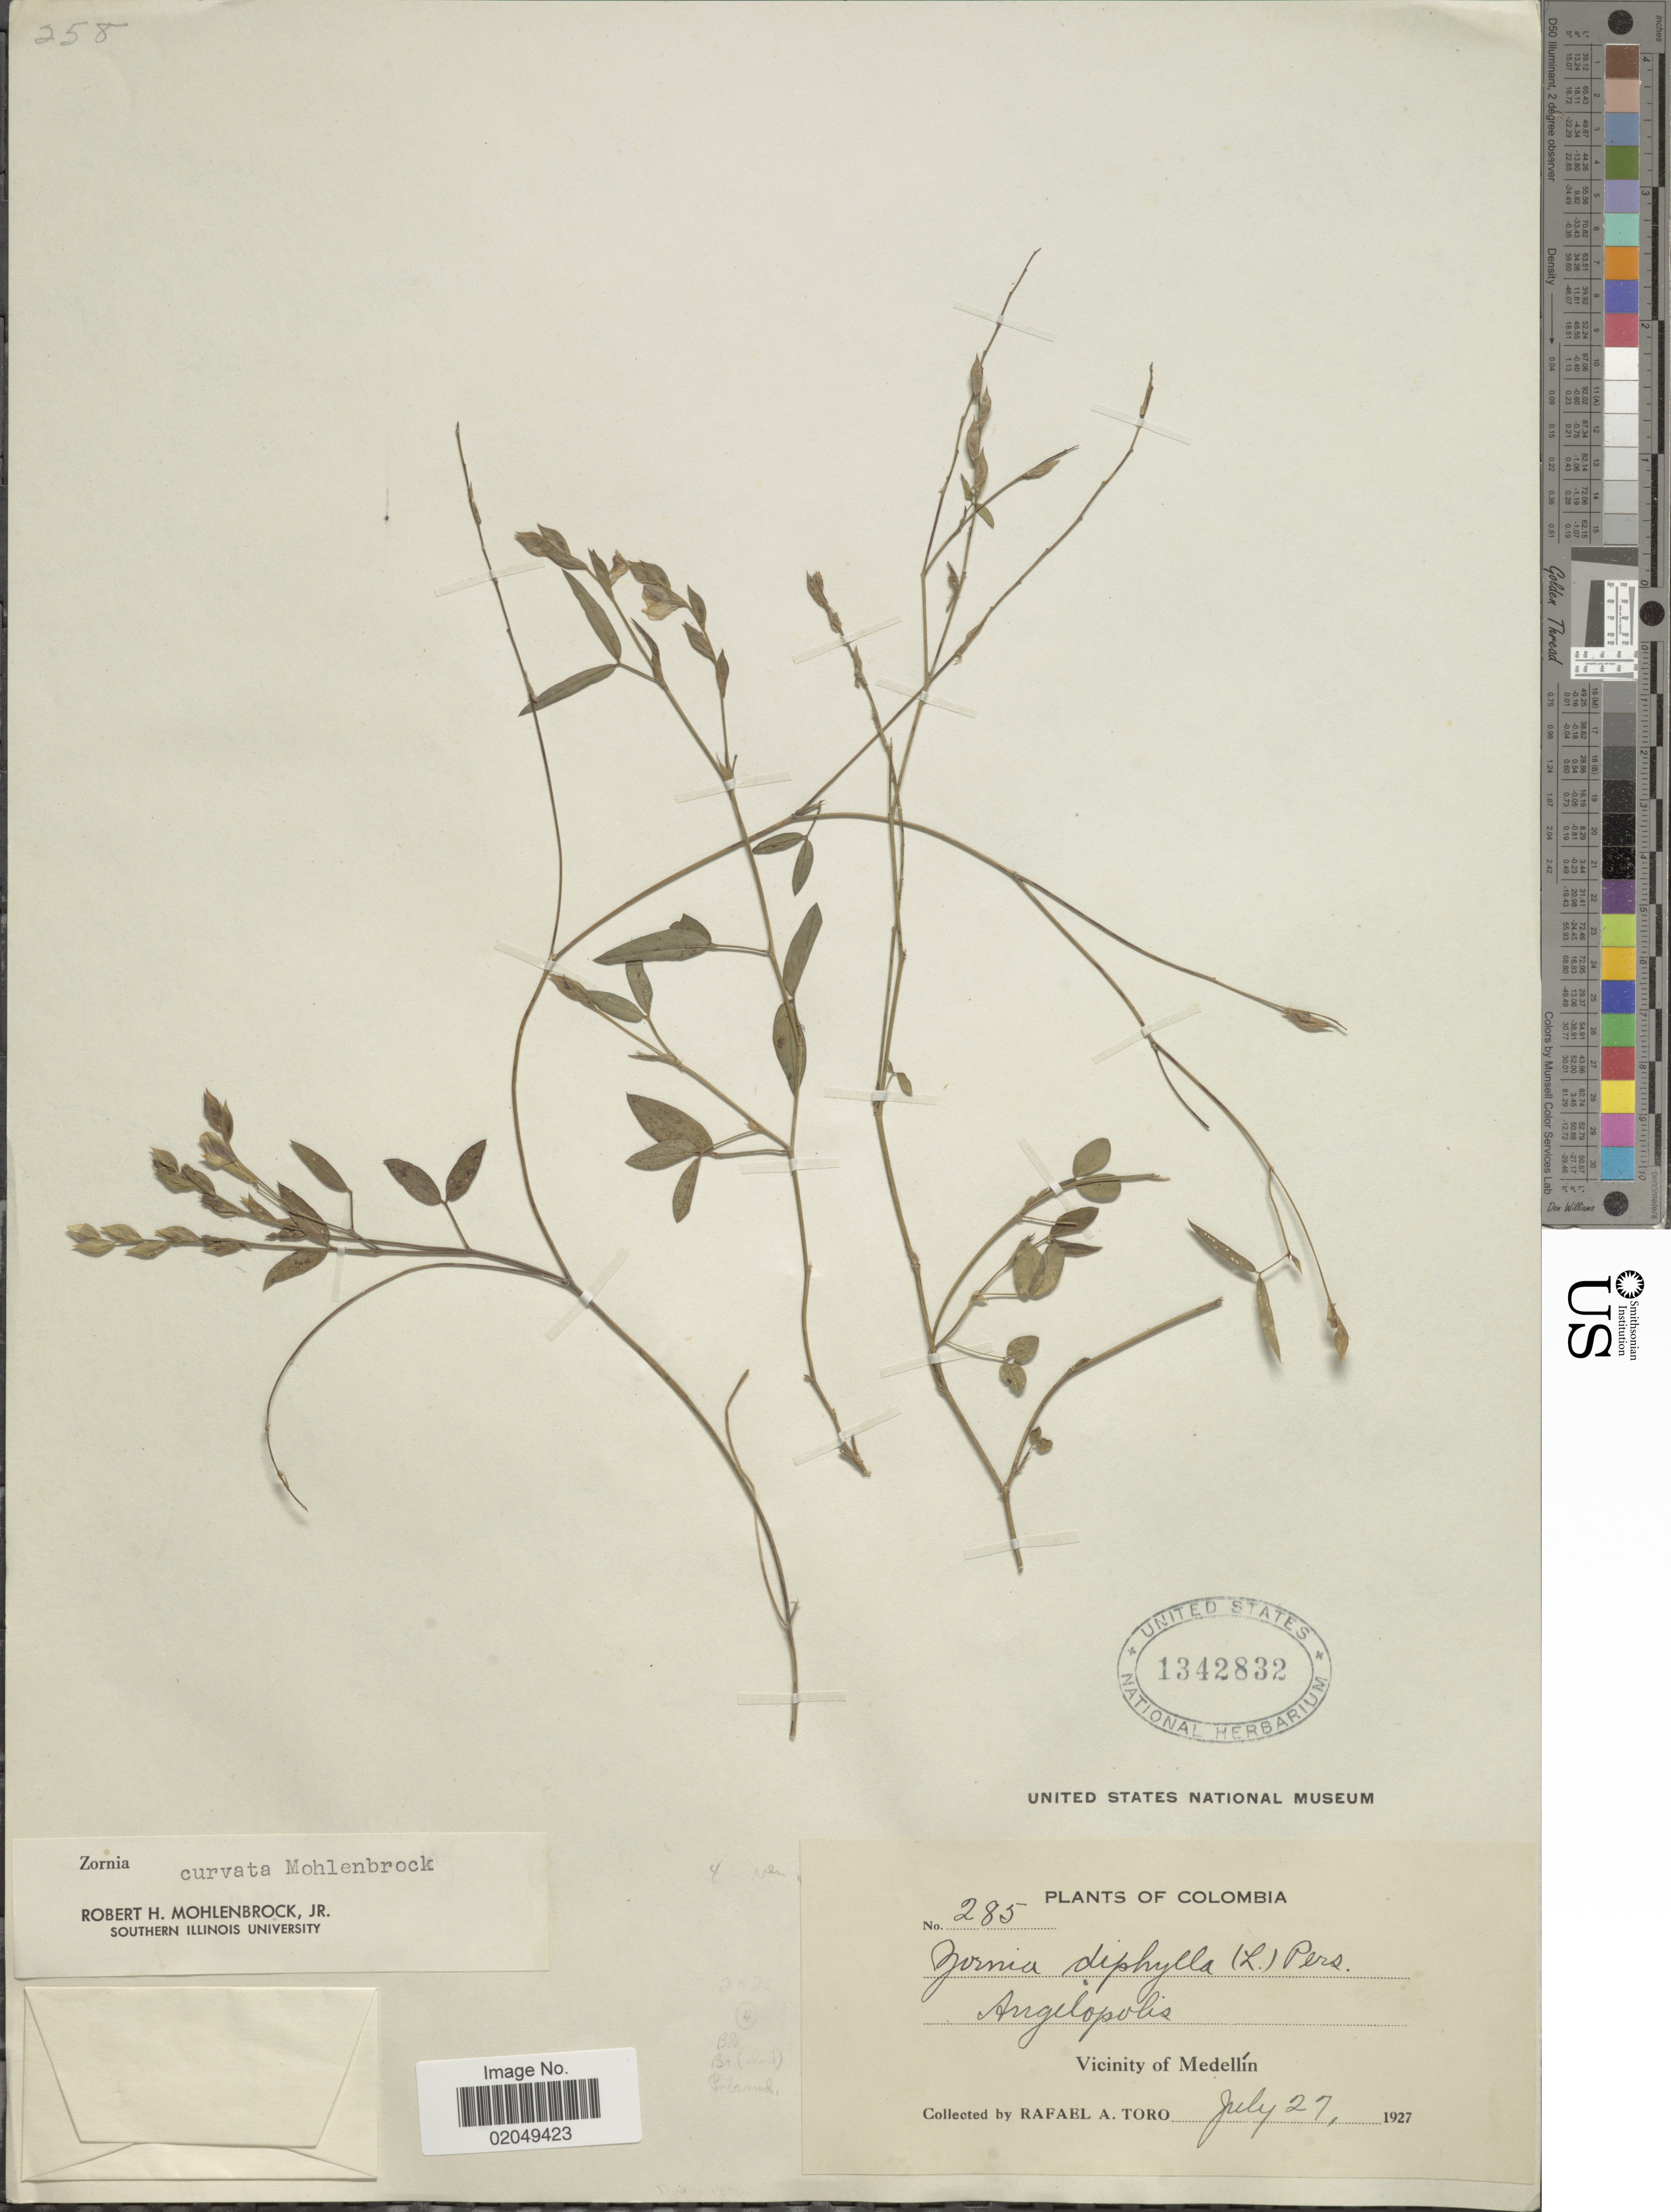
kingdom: Plantae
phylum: Tracheophyta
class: Magnoliopsida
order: Fabales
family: Fabaceae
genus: Zornia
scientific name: Zornia curvata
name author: Mohlenbr.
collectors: R. A. Toro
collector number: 285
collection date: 1927-07-27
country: Colombia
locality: Vicinity of Medellin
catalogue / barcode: US 1342832